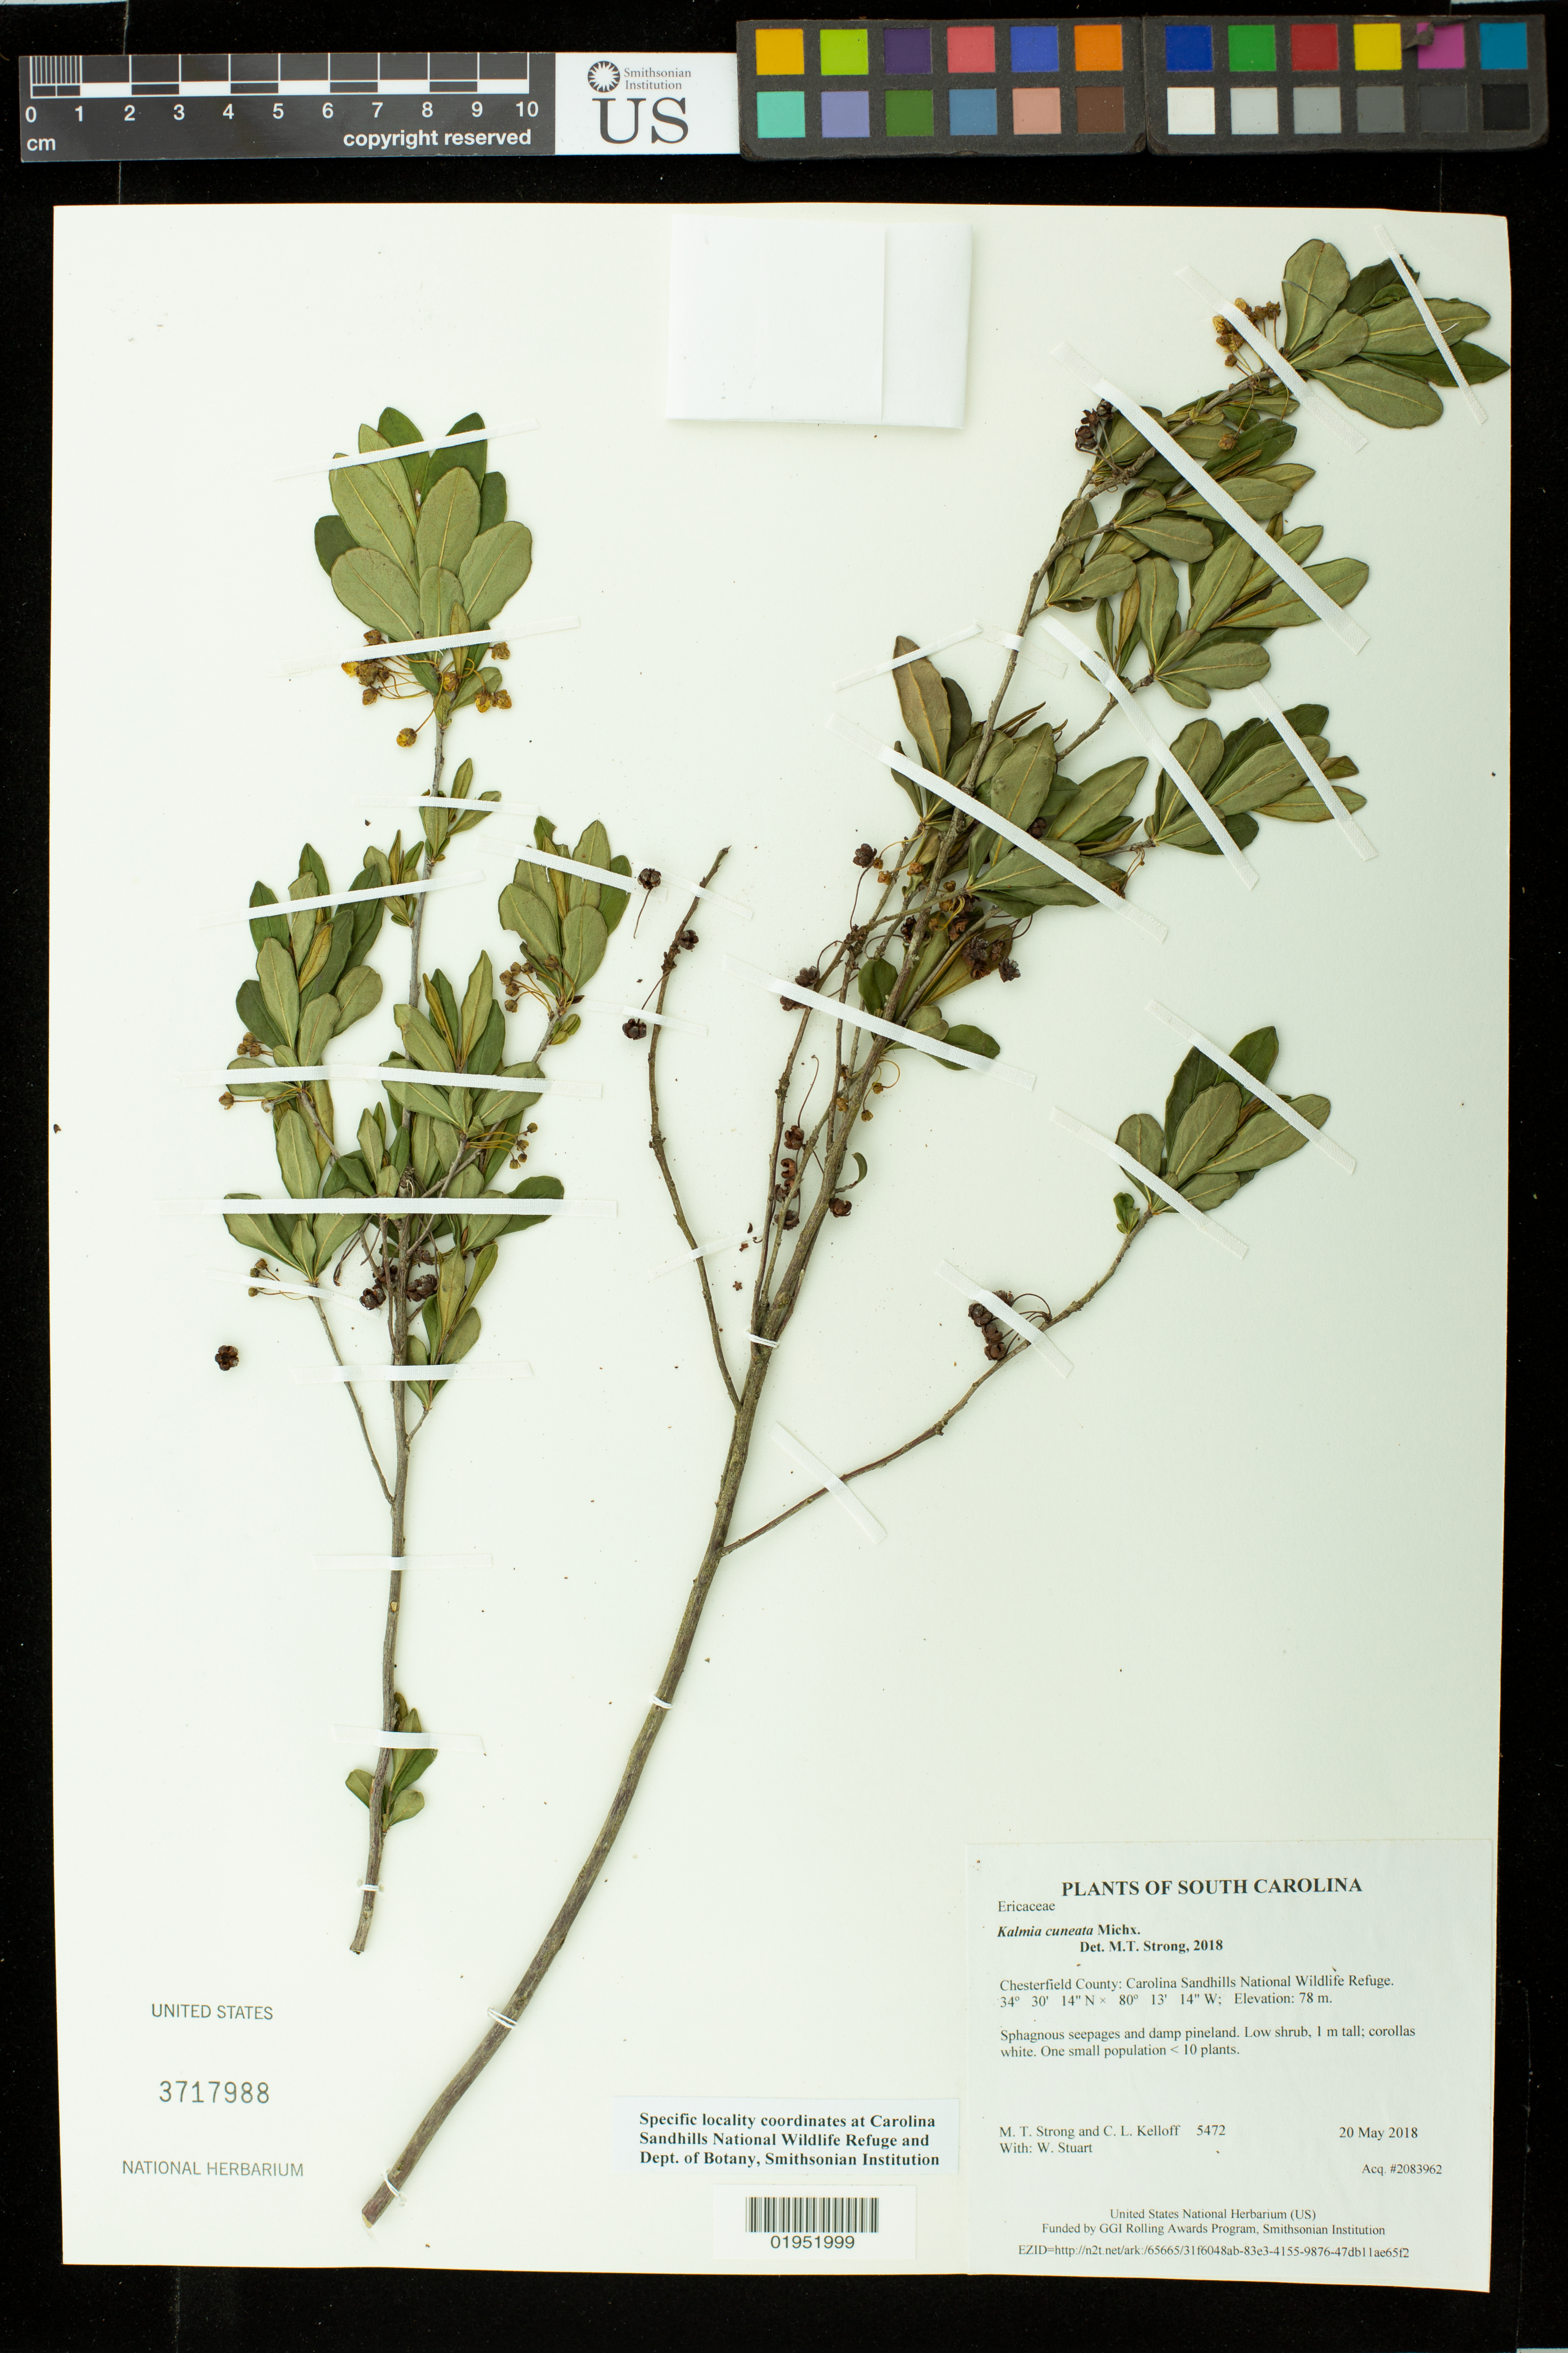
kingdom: Plantae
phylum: Tracheophyta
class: Magnoliopsida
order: Ericales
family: Ericaceae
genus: Kalmia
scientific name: Kalmia cuneata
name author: Michx.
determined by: Strong, Mark T., (BOT), Smithsonian Institution - National Museum of Natural History (UNITED STATES)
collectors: M. T. Strong, C. L. Kelloff & W. Stuart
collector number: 5472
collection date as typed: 20 May 2018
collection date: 2018-05-20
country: United States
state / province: South Carolina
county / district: Chesterfield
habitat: Sphagnous seepages and damp pineland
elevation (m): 78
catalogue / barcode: US 3717988